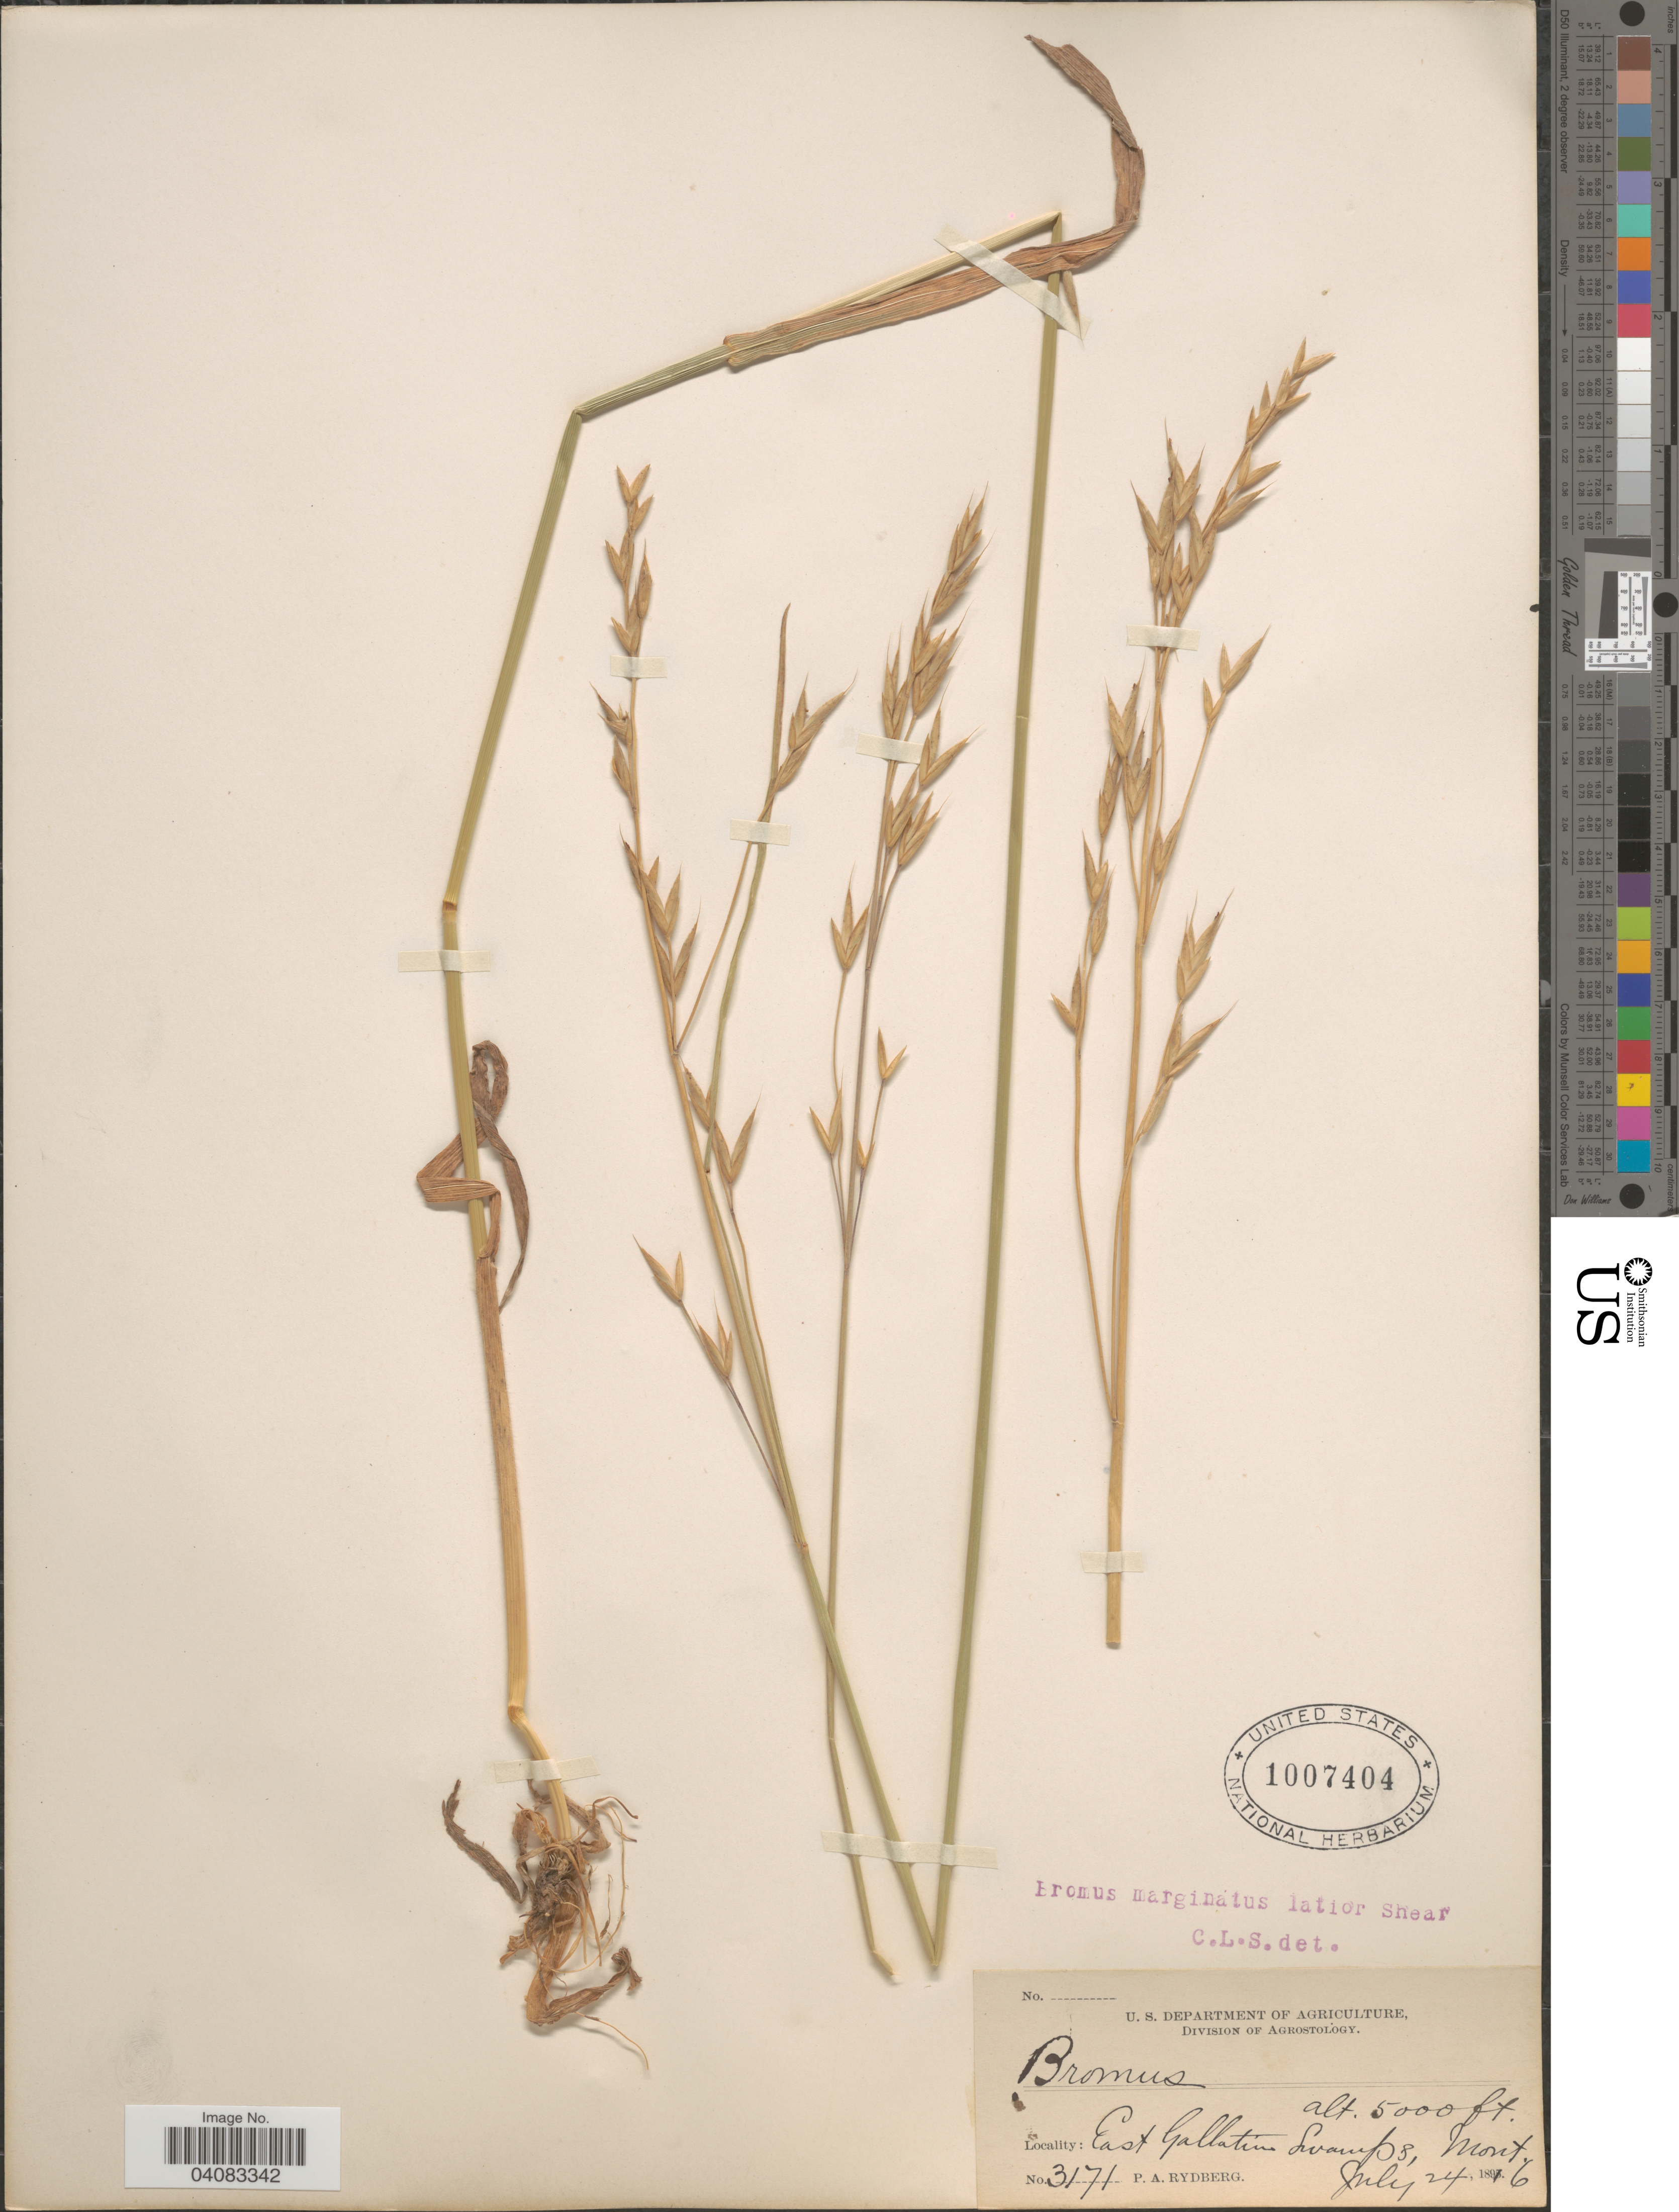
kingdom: Plantae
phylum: Tracheophyta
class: Liliopsida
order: Poales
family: Poaceae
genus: Bromus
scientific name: Bromus marginatus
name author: Nees ex Steud.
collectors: P. A. Rydberg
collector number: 3171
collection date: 1896-07-24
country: United States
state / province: Montana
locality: East Gallatin Swamps.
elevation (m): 1524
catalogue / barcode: US 1007404